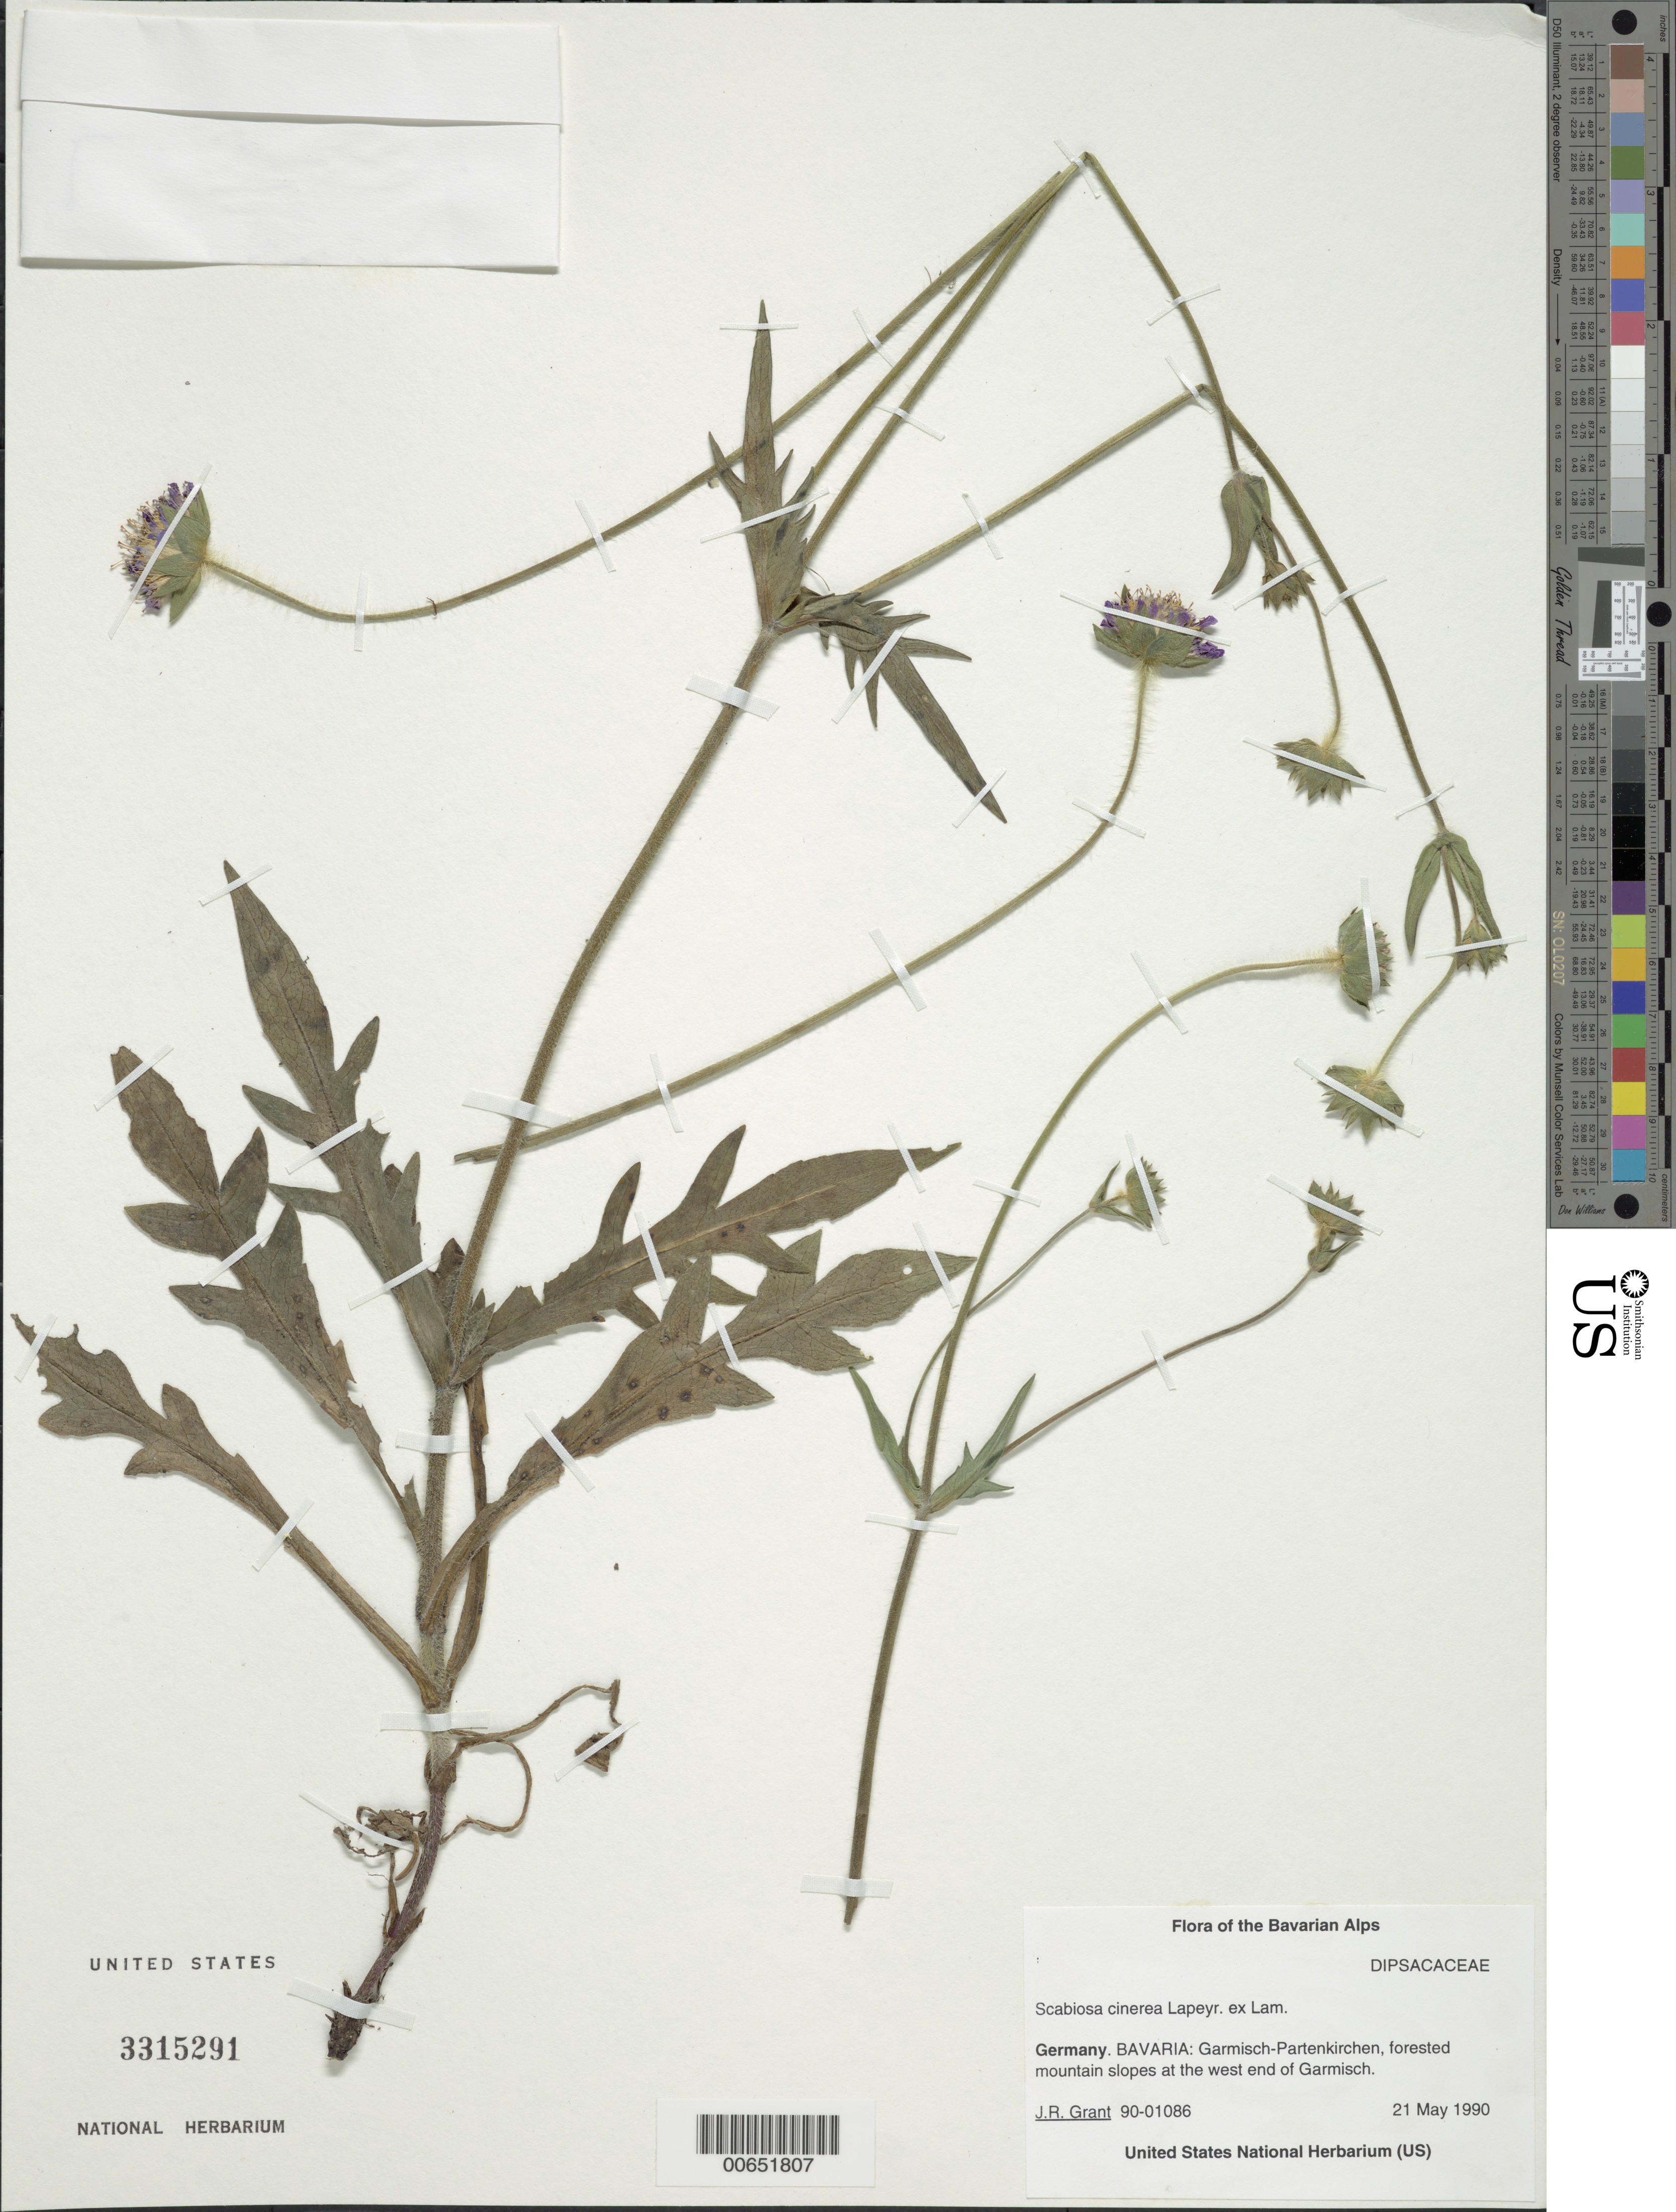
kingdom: Plantae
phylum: Tracheophyta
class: Magnoliopsida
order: Dipsacales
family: Caprifoliaceae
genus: Scabiosa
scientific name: Scabiosa cinerea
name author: Lapeyr. ex Lam.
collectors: J. R. Grant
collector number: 90-01086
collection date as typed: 21 May 1990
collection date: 1990-05-21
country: Germany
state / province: Bayern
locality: Garmisch-Partenkirchen.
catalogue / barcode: US 3315291